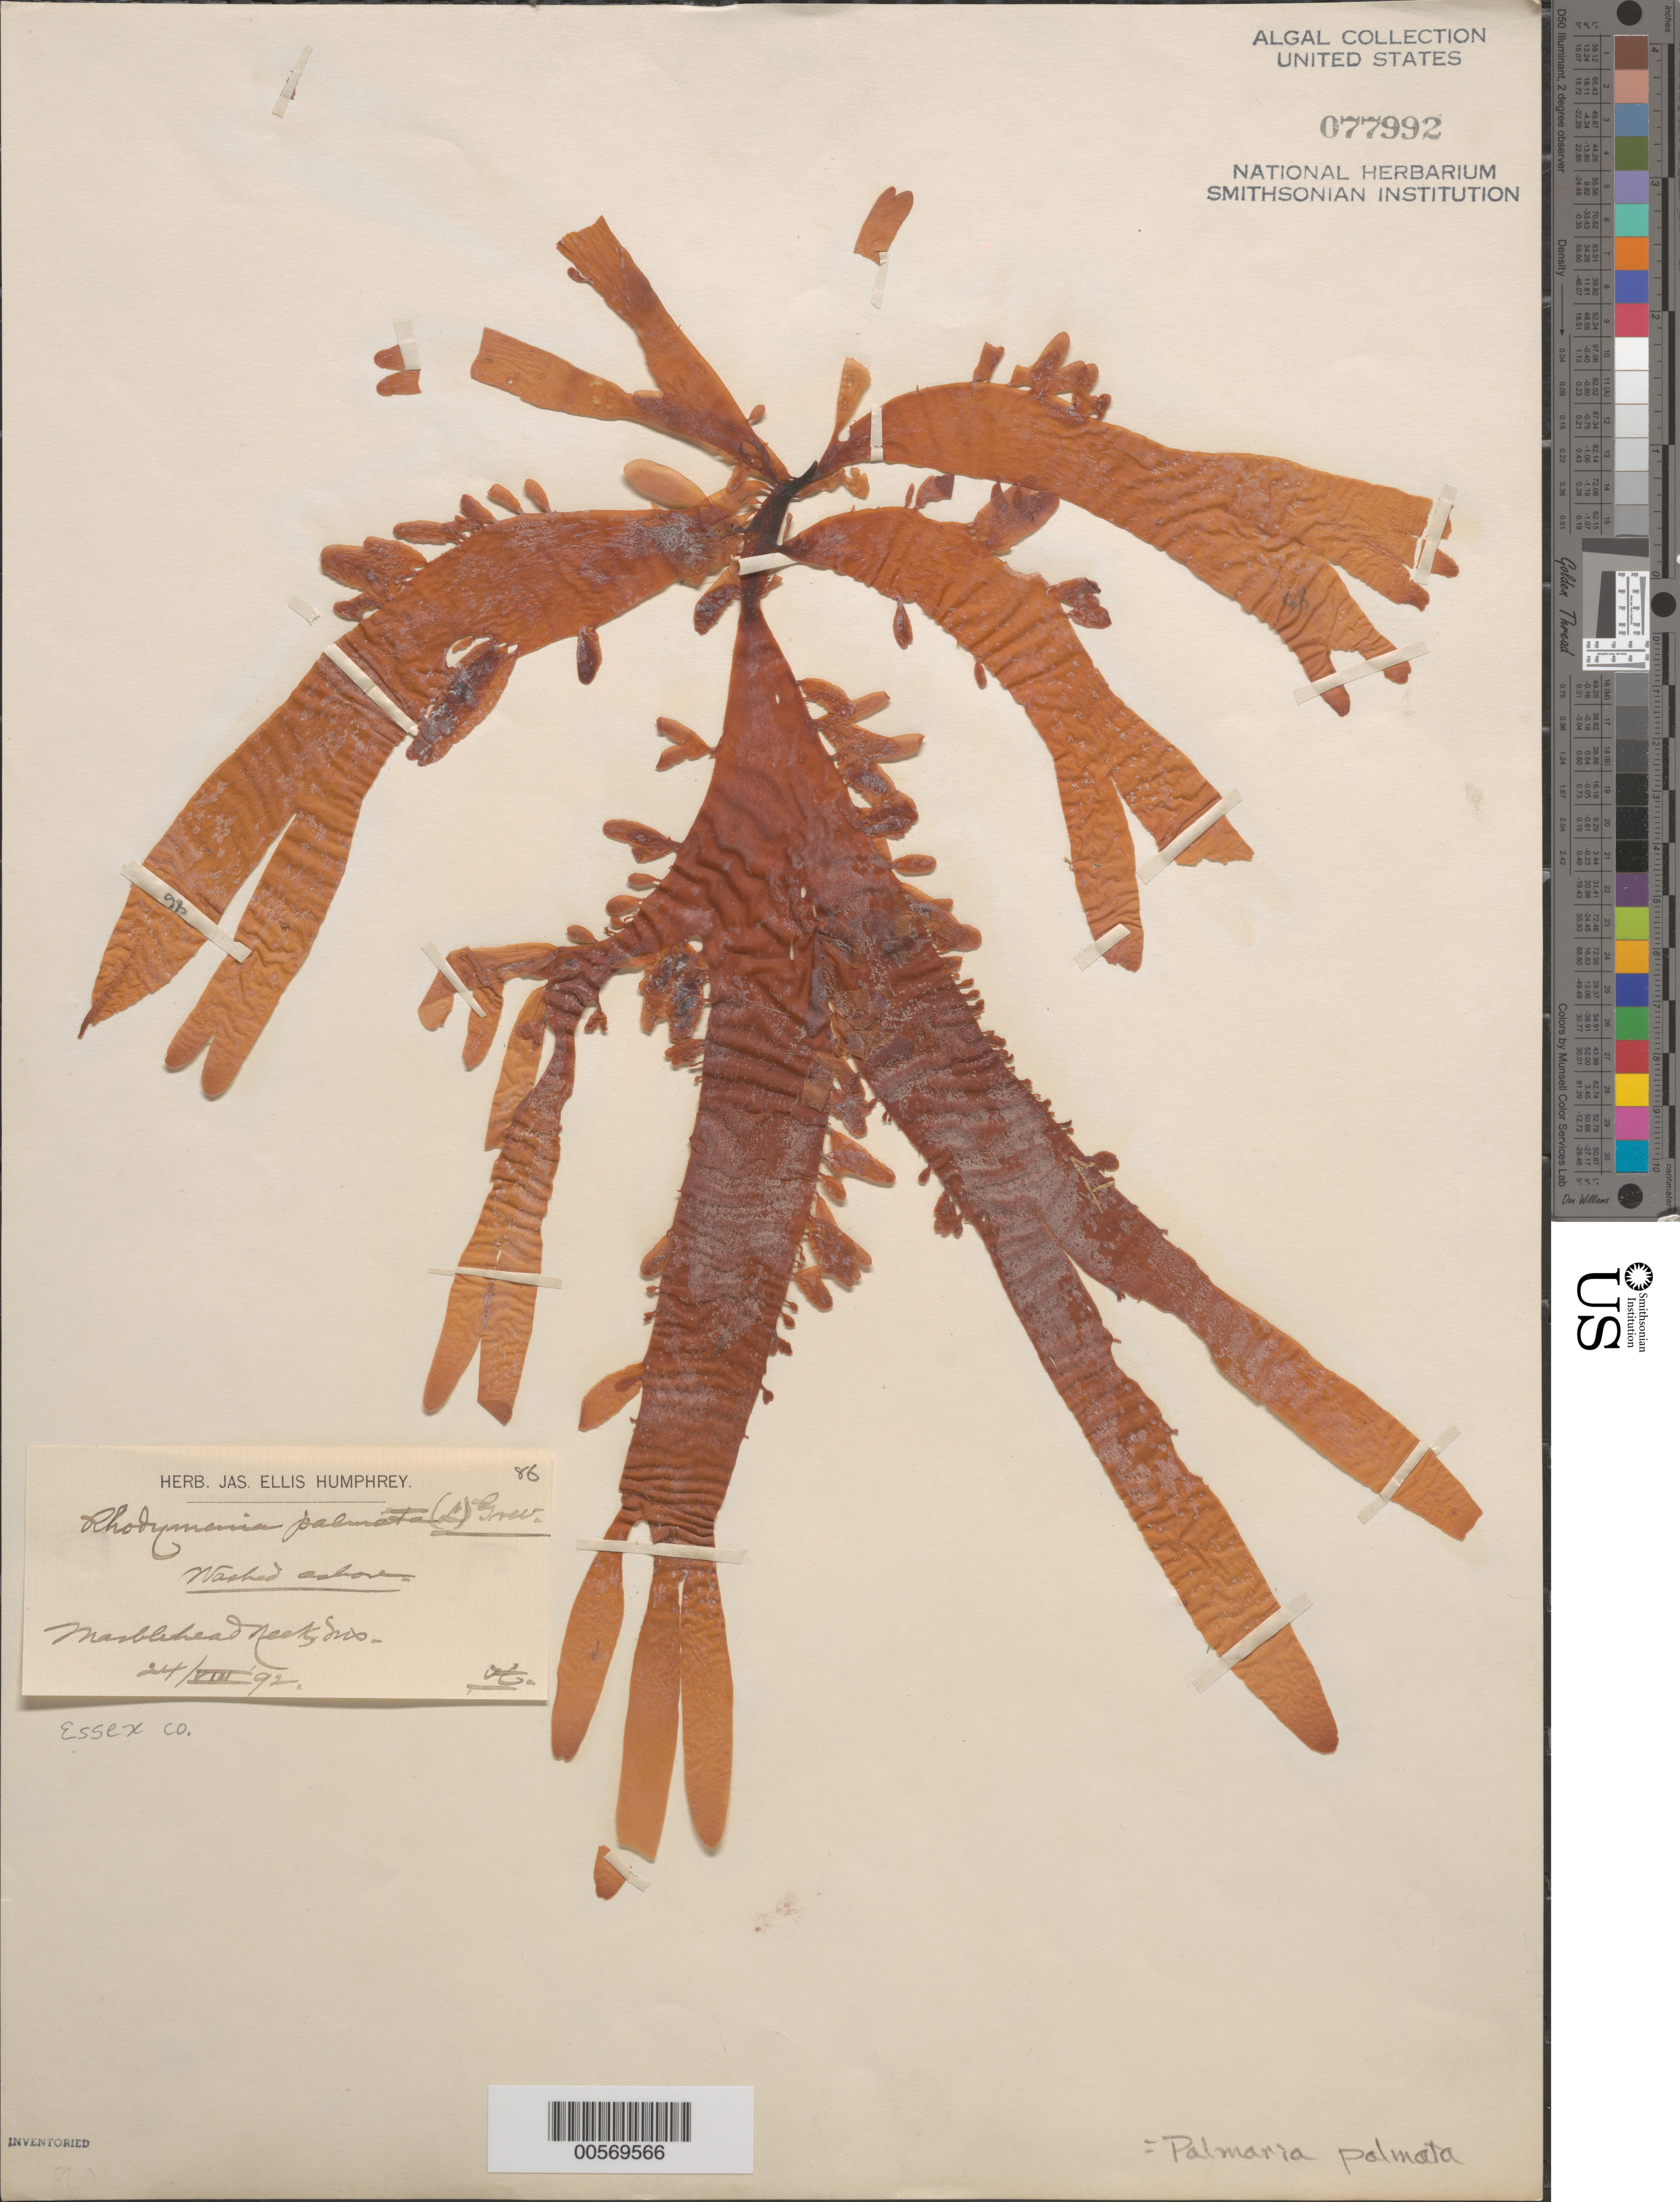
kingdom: Plantae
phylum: Rhodophyta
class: Florideophyceae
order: Palmariales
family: Palmariaceae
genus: Palmaria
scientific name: Palmaria palmata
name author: (L.) F. Weber & D. Mohr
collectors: J. Humphrey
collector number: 86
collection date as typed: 24 Aug 1892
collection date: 1892-08-24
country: United States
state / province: Massachusetts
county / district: Essex County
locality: Marblehead Neck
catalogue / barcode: US 77992